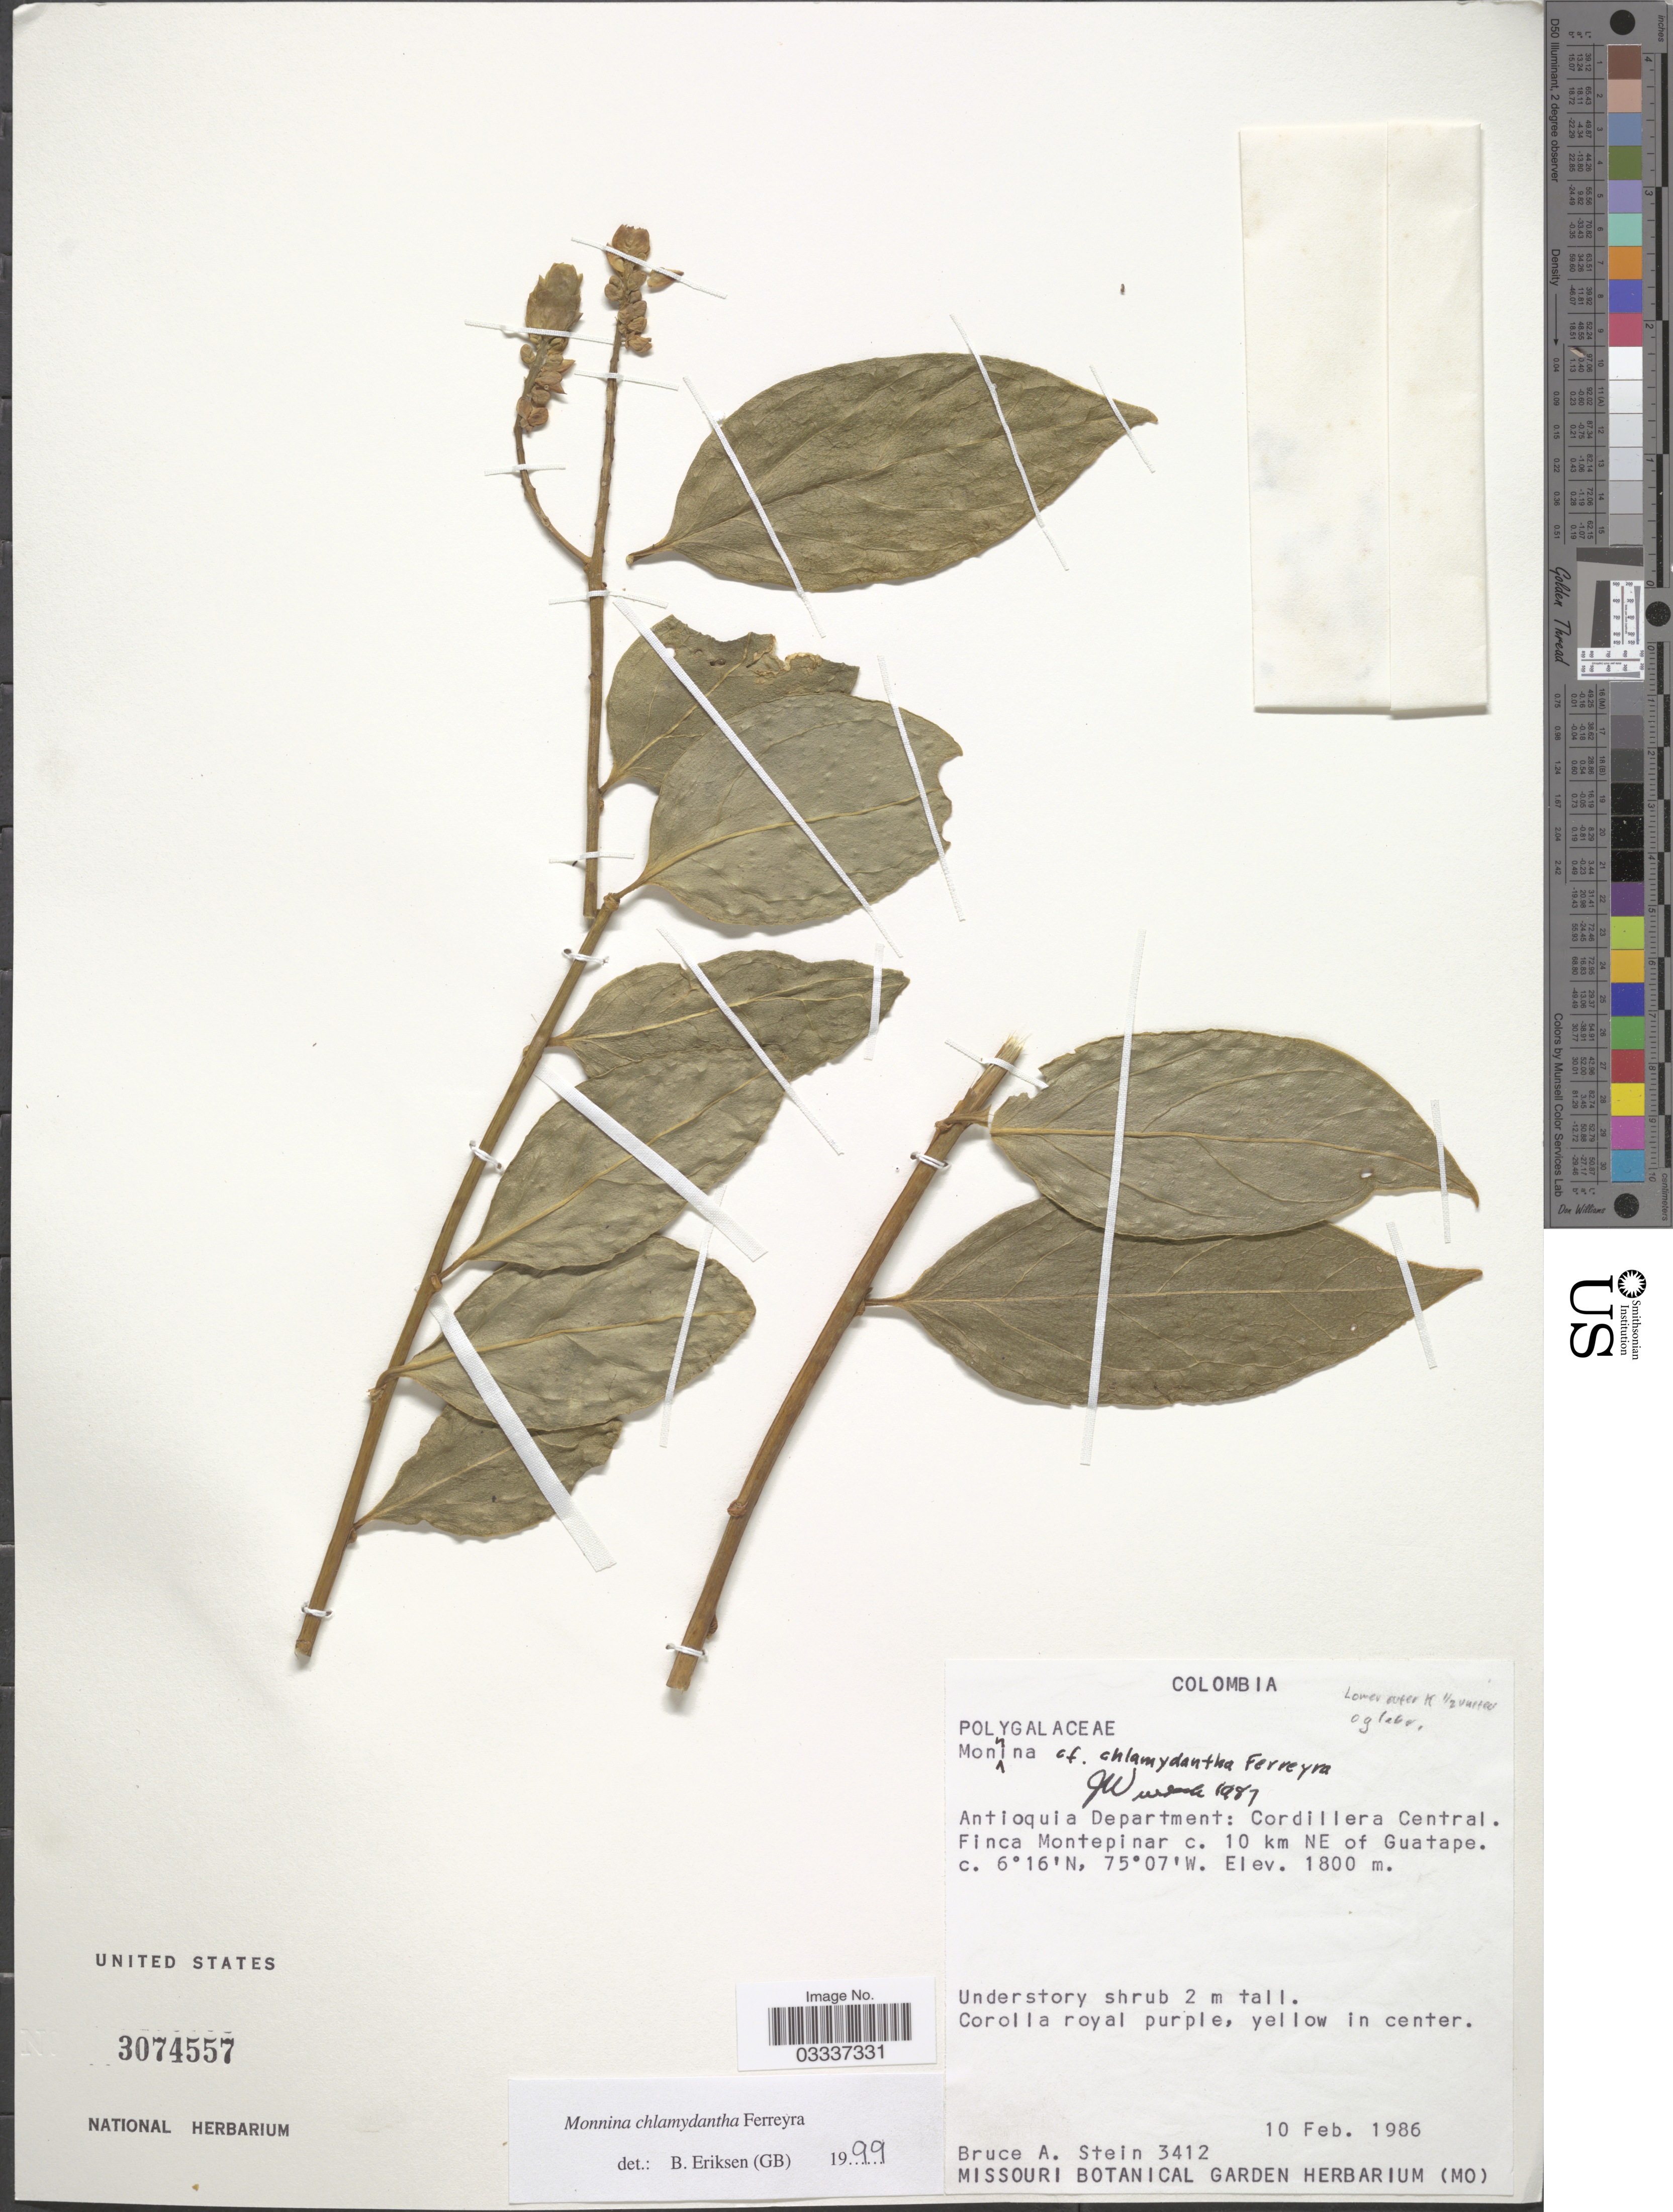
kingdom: Plantae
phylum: Tracheophyta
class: Magnoliopsida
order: Fabales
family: Polygalaceae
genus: Monnina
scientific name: Monnina chlamydantha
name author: Ferreyra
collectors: B. A. Stein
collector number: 3412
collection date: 1986-02-10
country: Colombia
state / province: Antioquia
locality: Antioquia Department: Cordillera Central. Finca Montepinar c. 10 km NE of Guatape.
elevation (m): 1800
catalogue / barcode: US 3074557